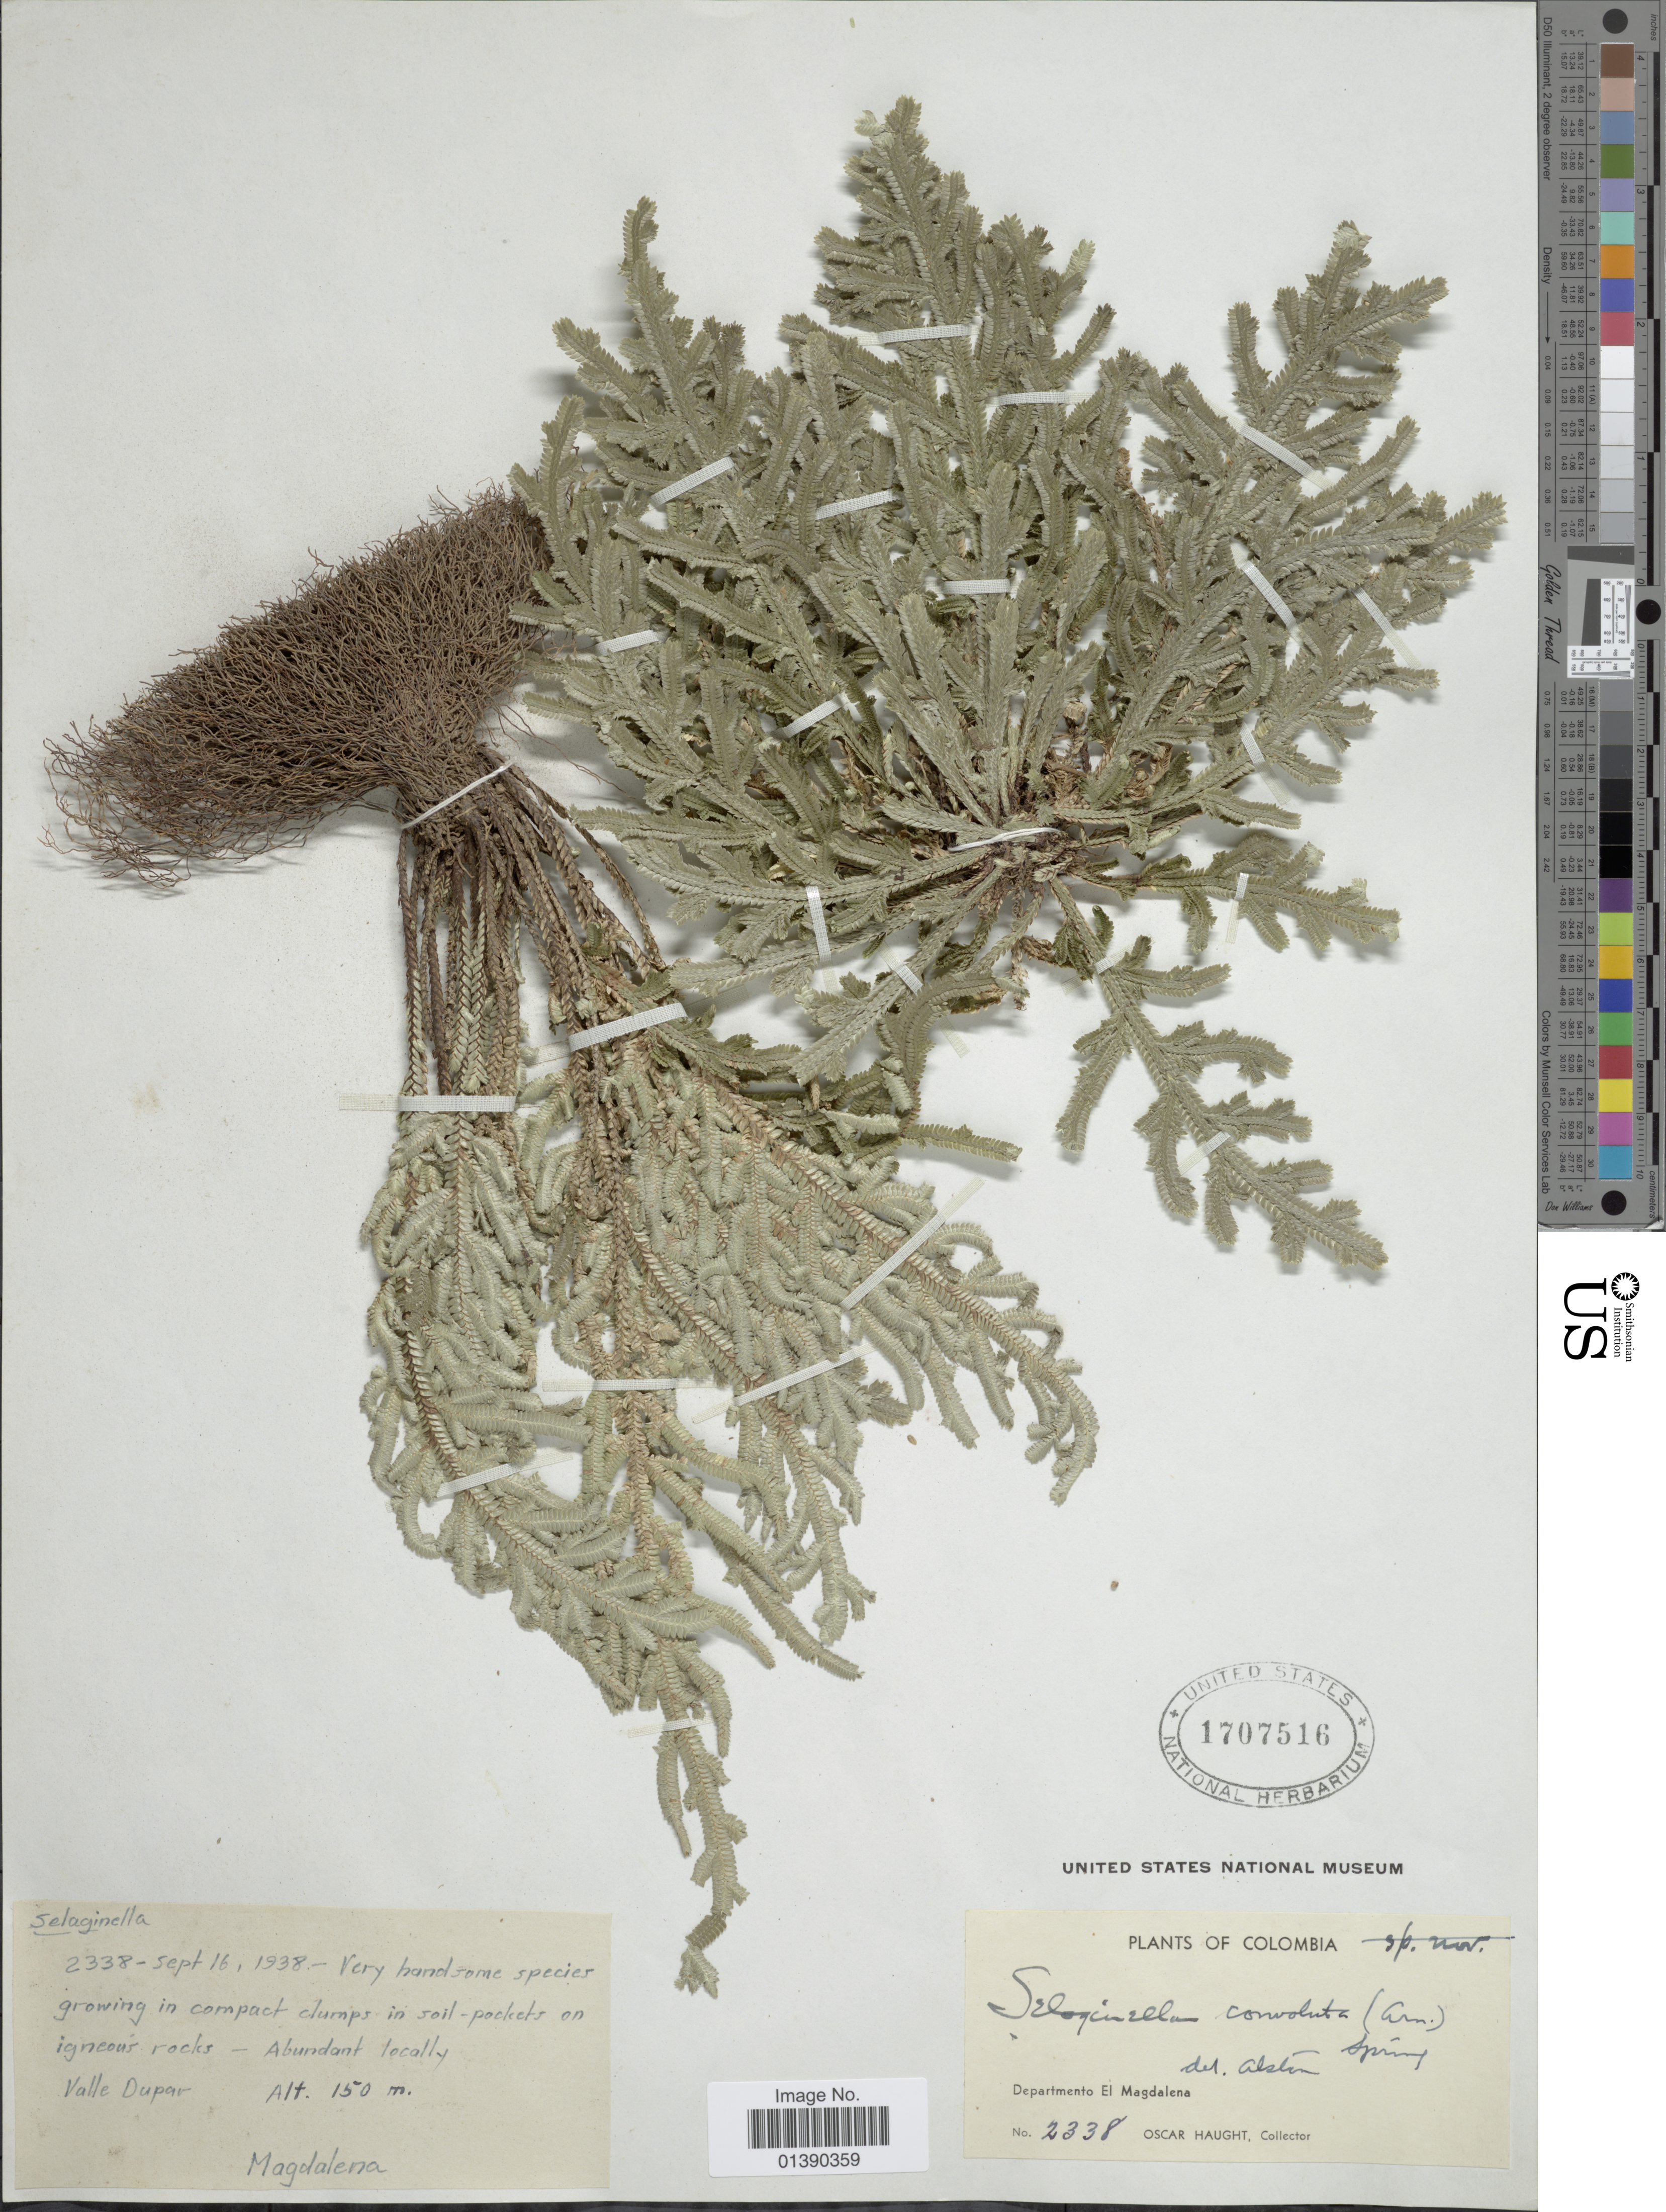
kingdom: Plantae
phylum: Tracheophyta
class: Lycopodiopsida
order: Selaginellales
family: Selaginellaceae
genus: Selaginella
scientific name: Selaginella convoluta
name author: (Arn.) Spring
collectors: O. L. Haught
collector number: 2338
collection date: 1938-09-16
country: Colombia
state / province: Magdalena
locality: Valledupar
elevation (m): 150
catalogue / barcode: US 1707516